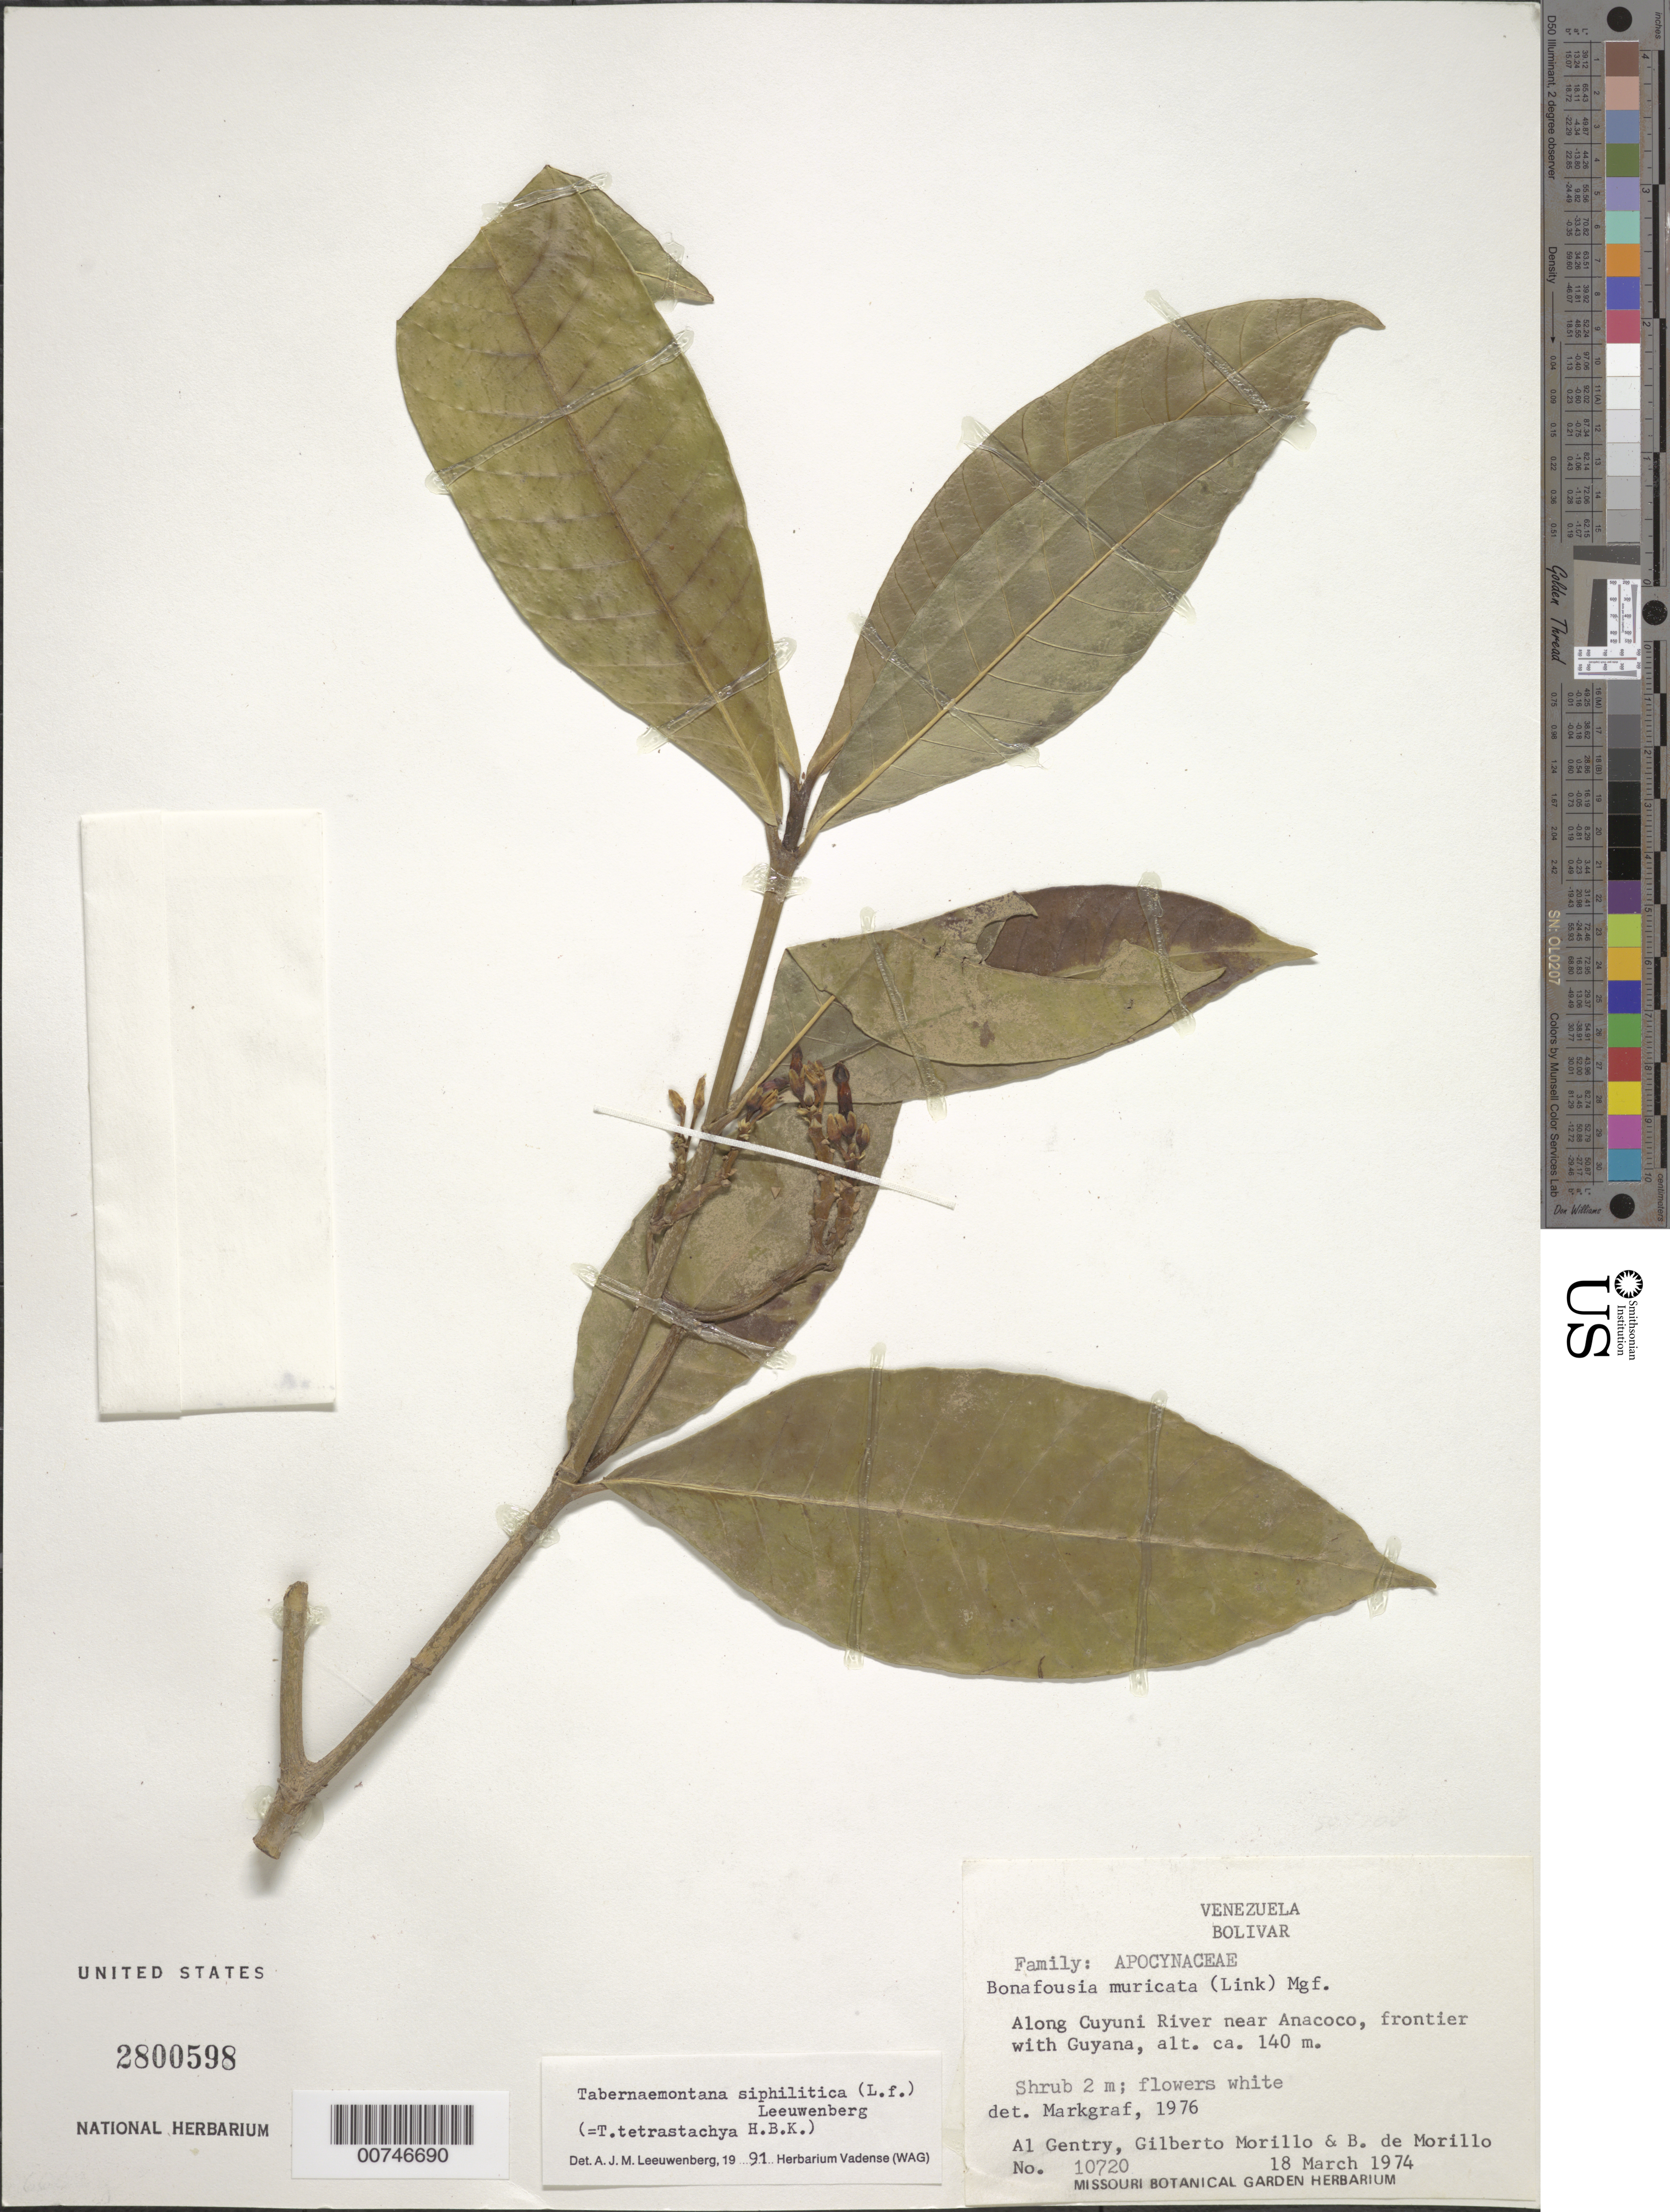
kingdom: Plantae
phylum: Tracheophyta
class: Magnoliopsida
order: Gentianales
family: Apocynaceae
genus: Tabernaemontana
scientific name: Tabernaemontana siphilitica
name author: (L. f.) Leeuwenb.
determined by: Leeuwenberg, A. J. M.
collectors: A. H. Gentry, G. N. Morillo & B. Morillo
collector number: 10720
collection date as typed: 18-Mar-74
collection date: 1974-03-18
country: Venezuela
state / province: Bolívar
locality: Cuyuni R., near Anacoco, frontier with Guyana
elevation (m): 140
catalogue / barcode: US 2800598